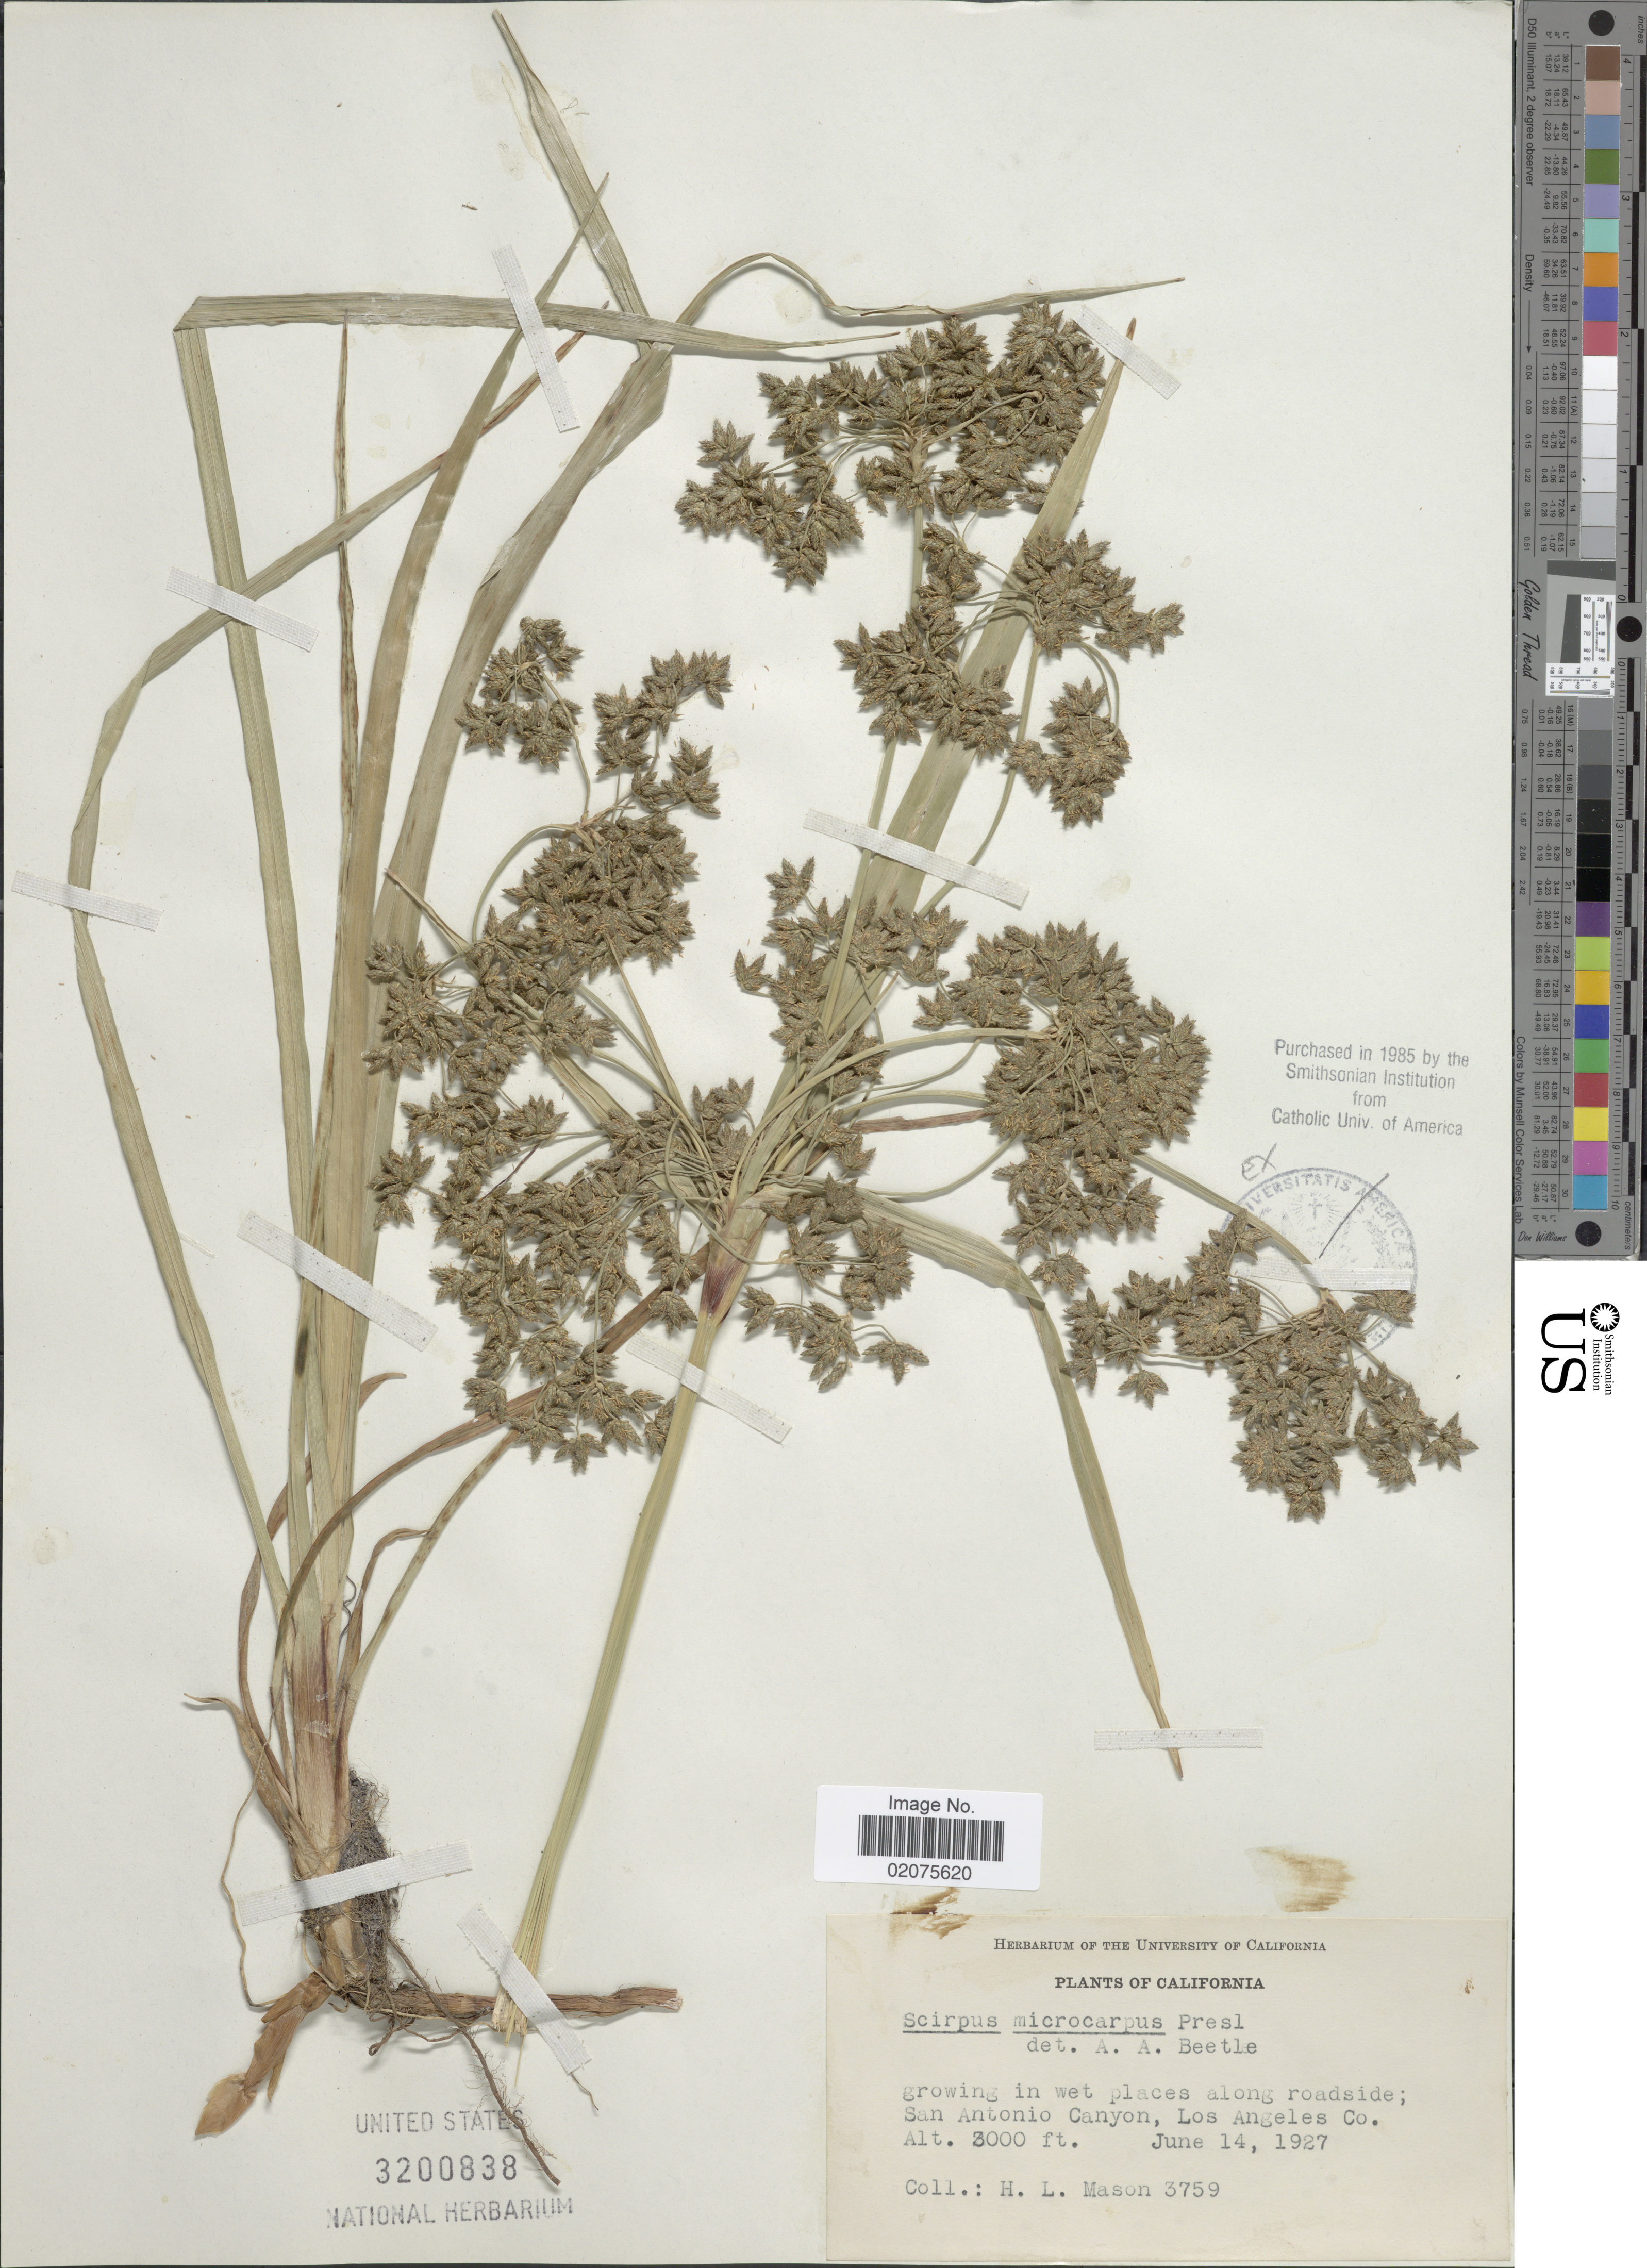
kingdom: Plantae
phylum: Tracheophyta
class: Liliopsida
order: Poales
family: Cyperaceae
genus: Scirpus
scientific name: Scirpus microcarpus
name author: J. Presl & C. Presl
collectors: H. L. Mason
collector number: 3759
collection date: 1927-06-14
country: United States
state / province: California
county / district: Los Angeles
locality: San Antonio Canyon, Los Angeles Co.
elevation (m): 914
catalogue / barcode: US 3200838